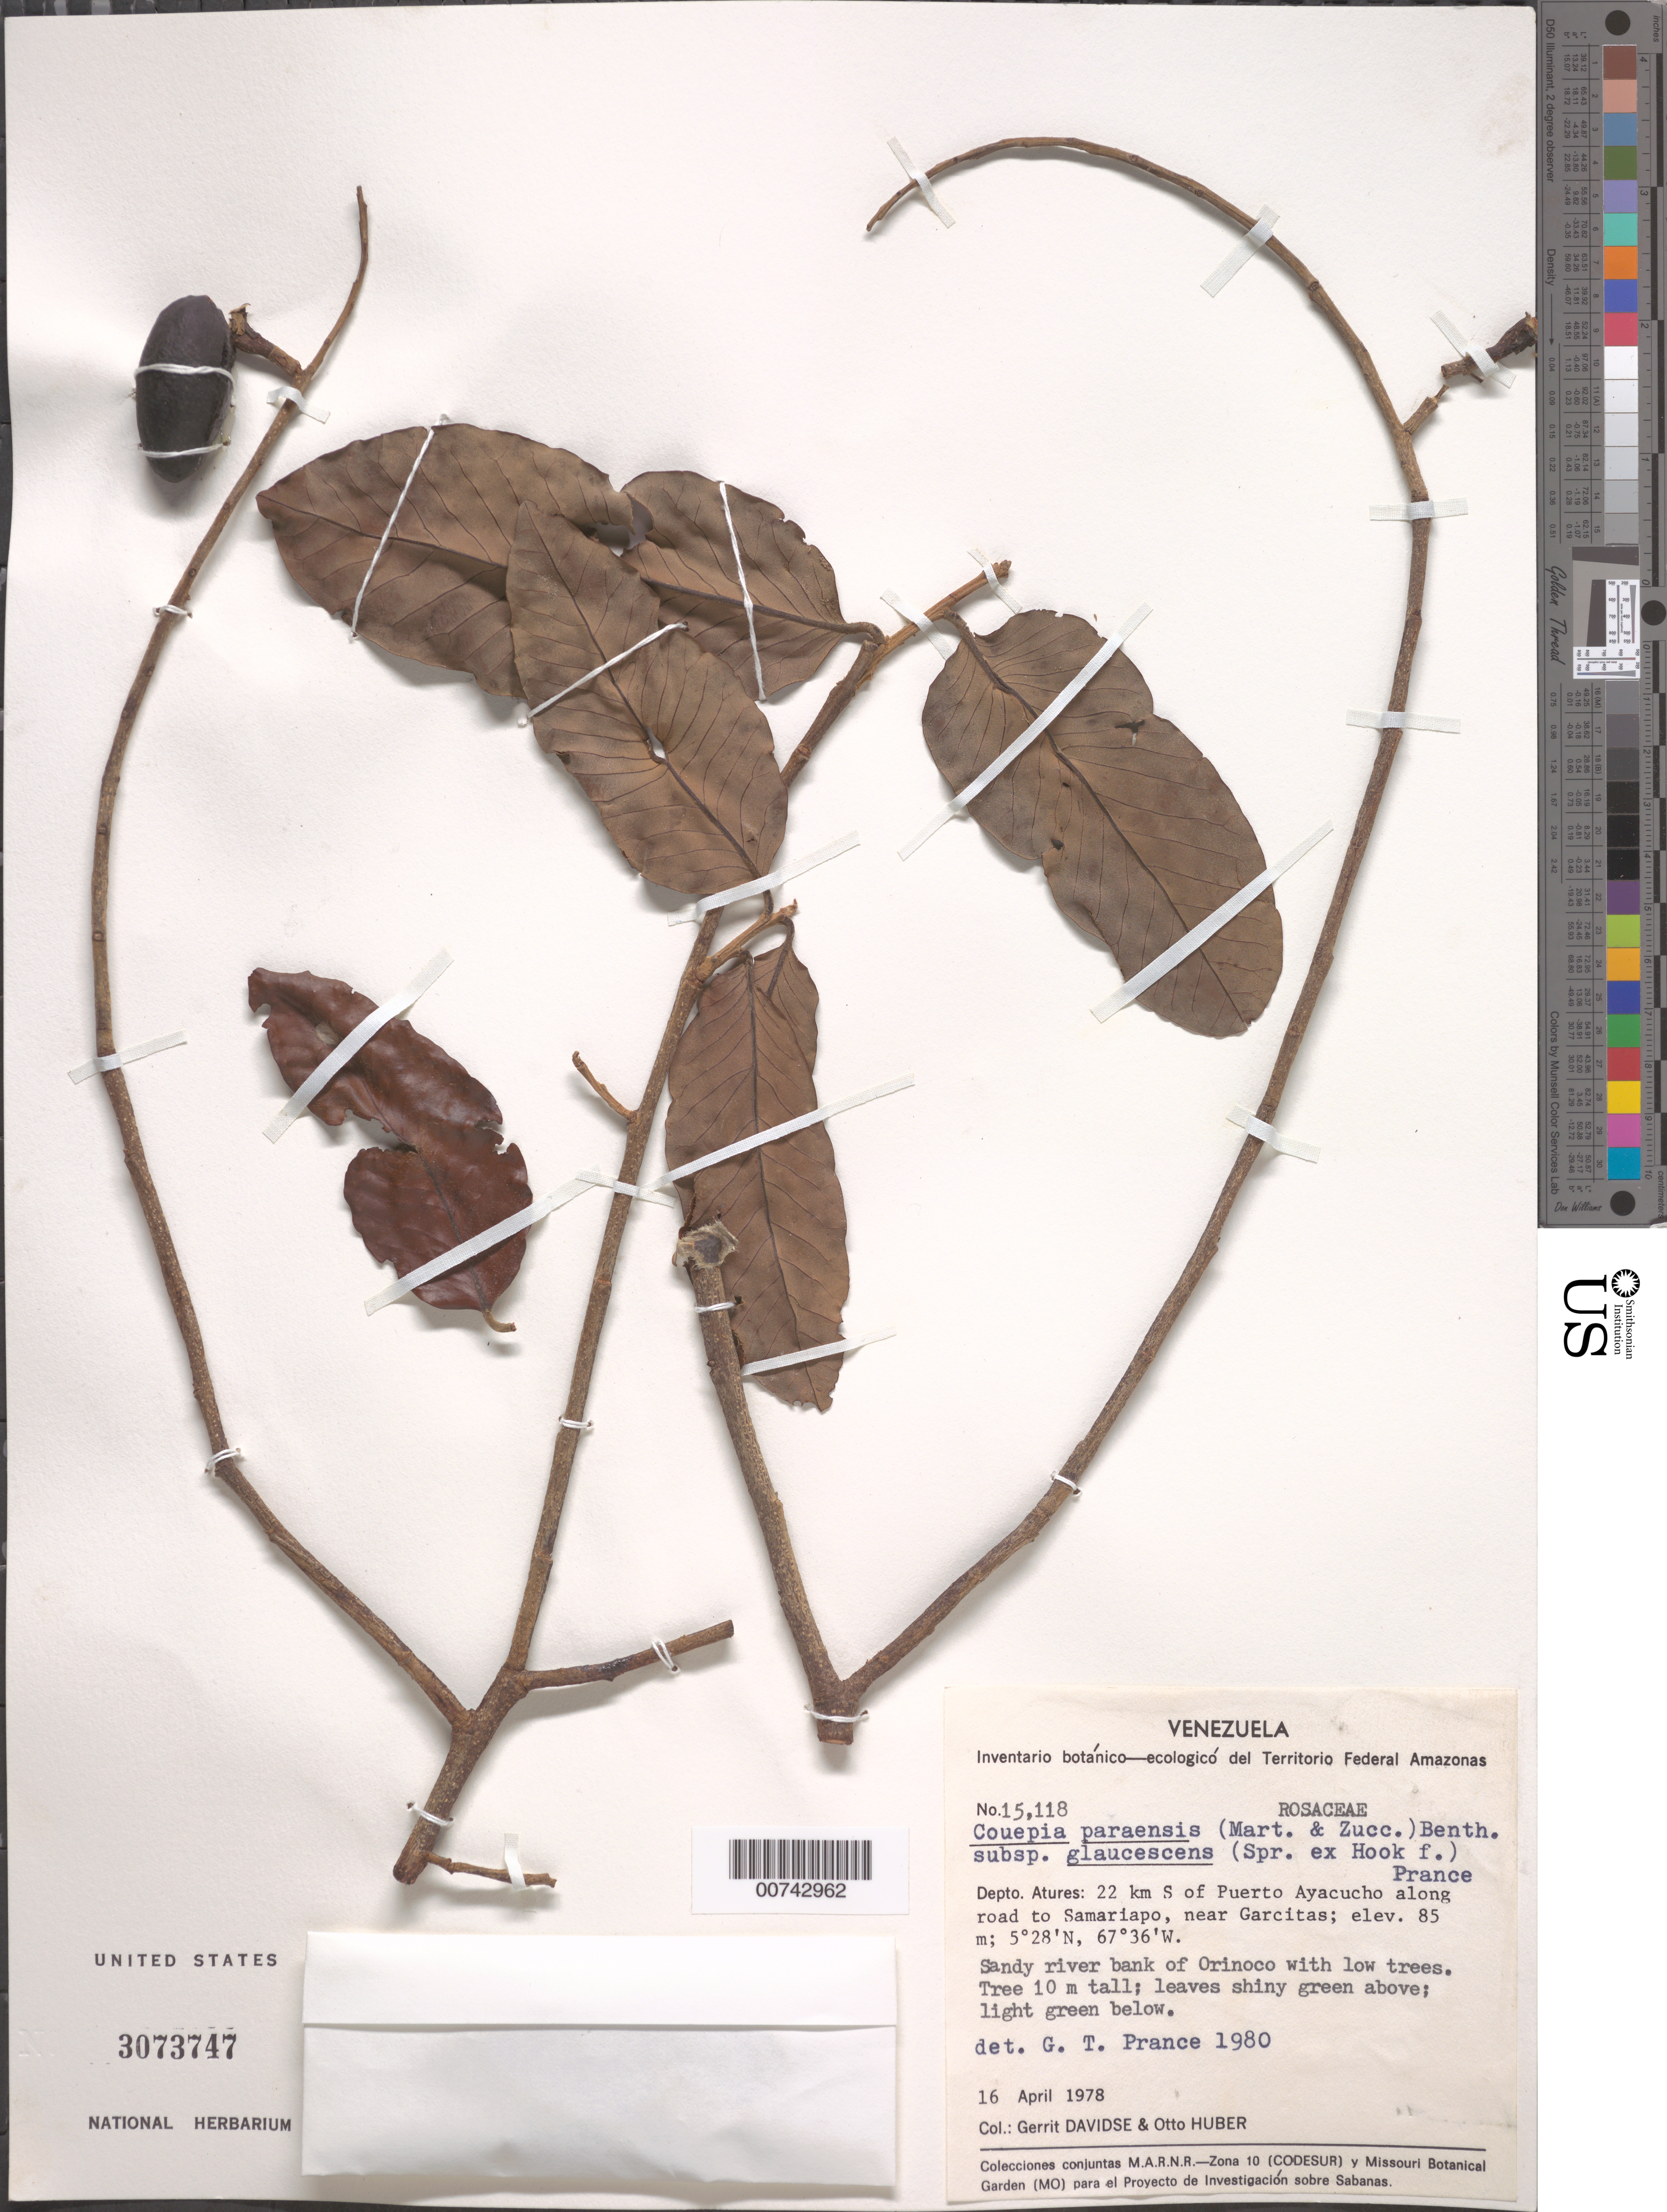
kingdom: Plantae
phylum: Tracheophyta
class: Magnoliopsida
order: Malpighiales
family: Chrysobalanaceae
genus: Couepia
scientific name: Couepia paraensis subsp. glaucescens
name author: (Spruce ex Hook. f.) Prance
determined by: Prance, G. T.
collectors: G. Davidse & O. Huber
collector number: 15118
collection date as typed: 16-Apr-78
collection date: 1978-04-16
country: Venezuela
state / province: Amazonas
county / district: Atures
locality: Puerto Ayacucho, 22 km S of along road to Samariapo, near Garcitas, Río Orinoco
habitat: Sandy river bank of Orinoco with low trees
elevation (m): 85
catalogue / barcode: US 3073747